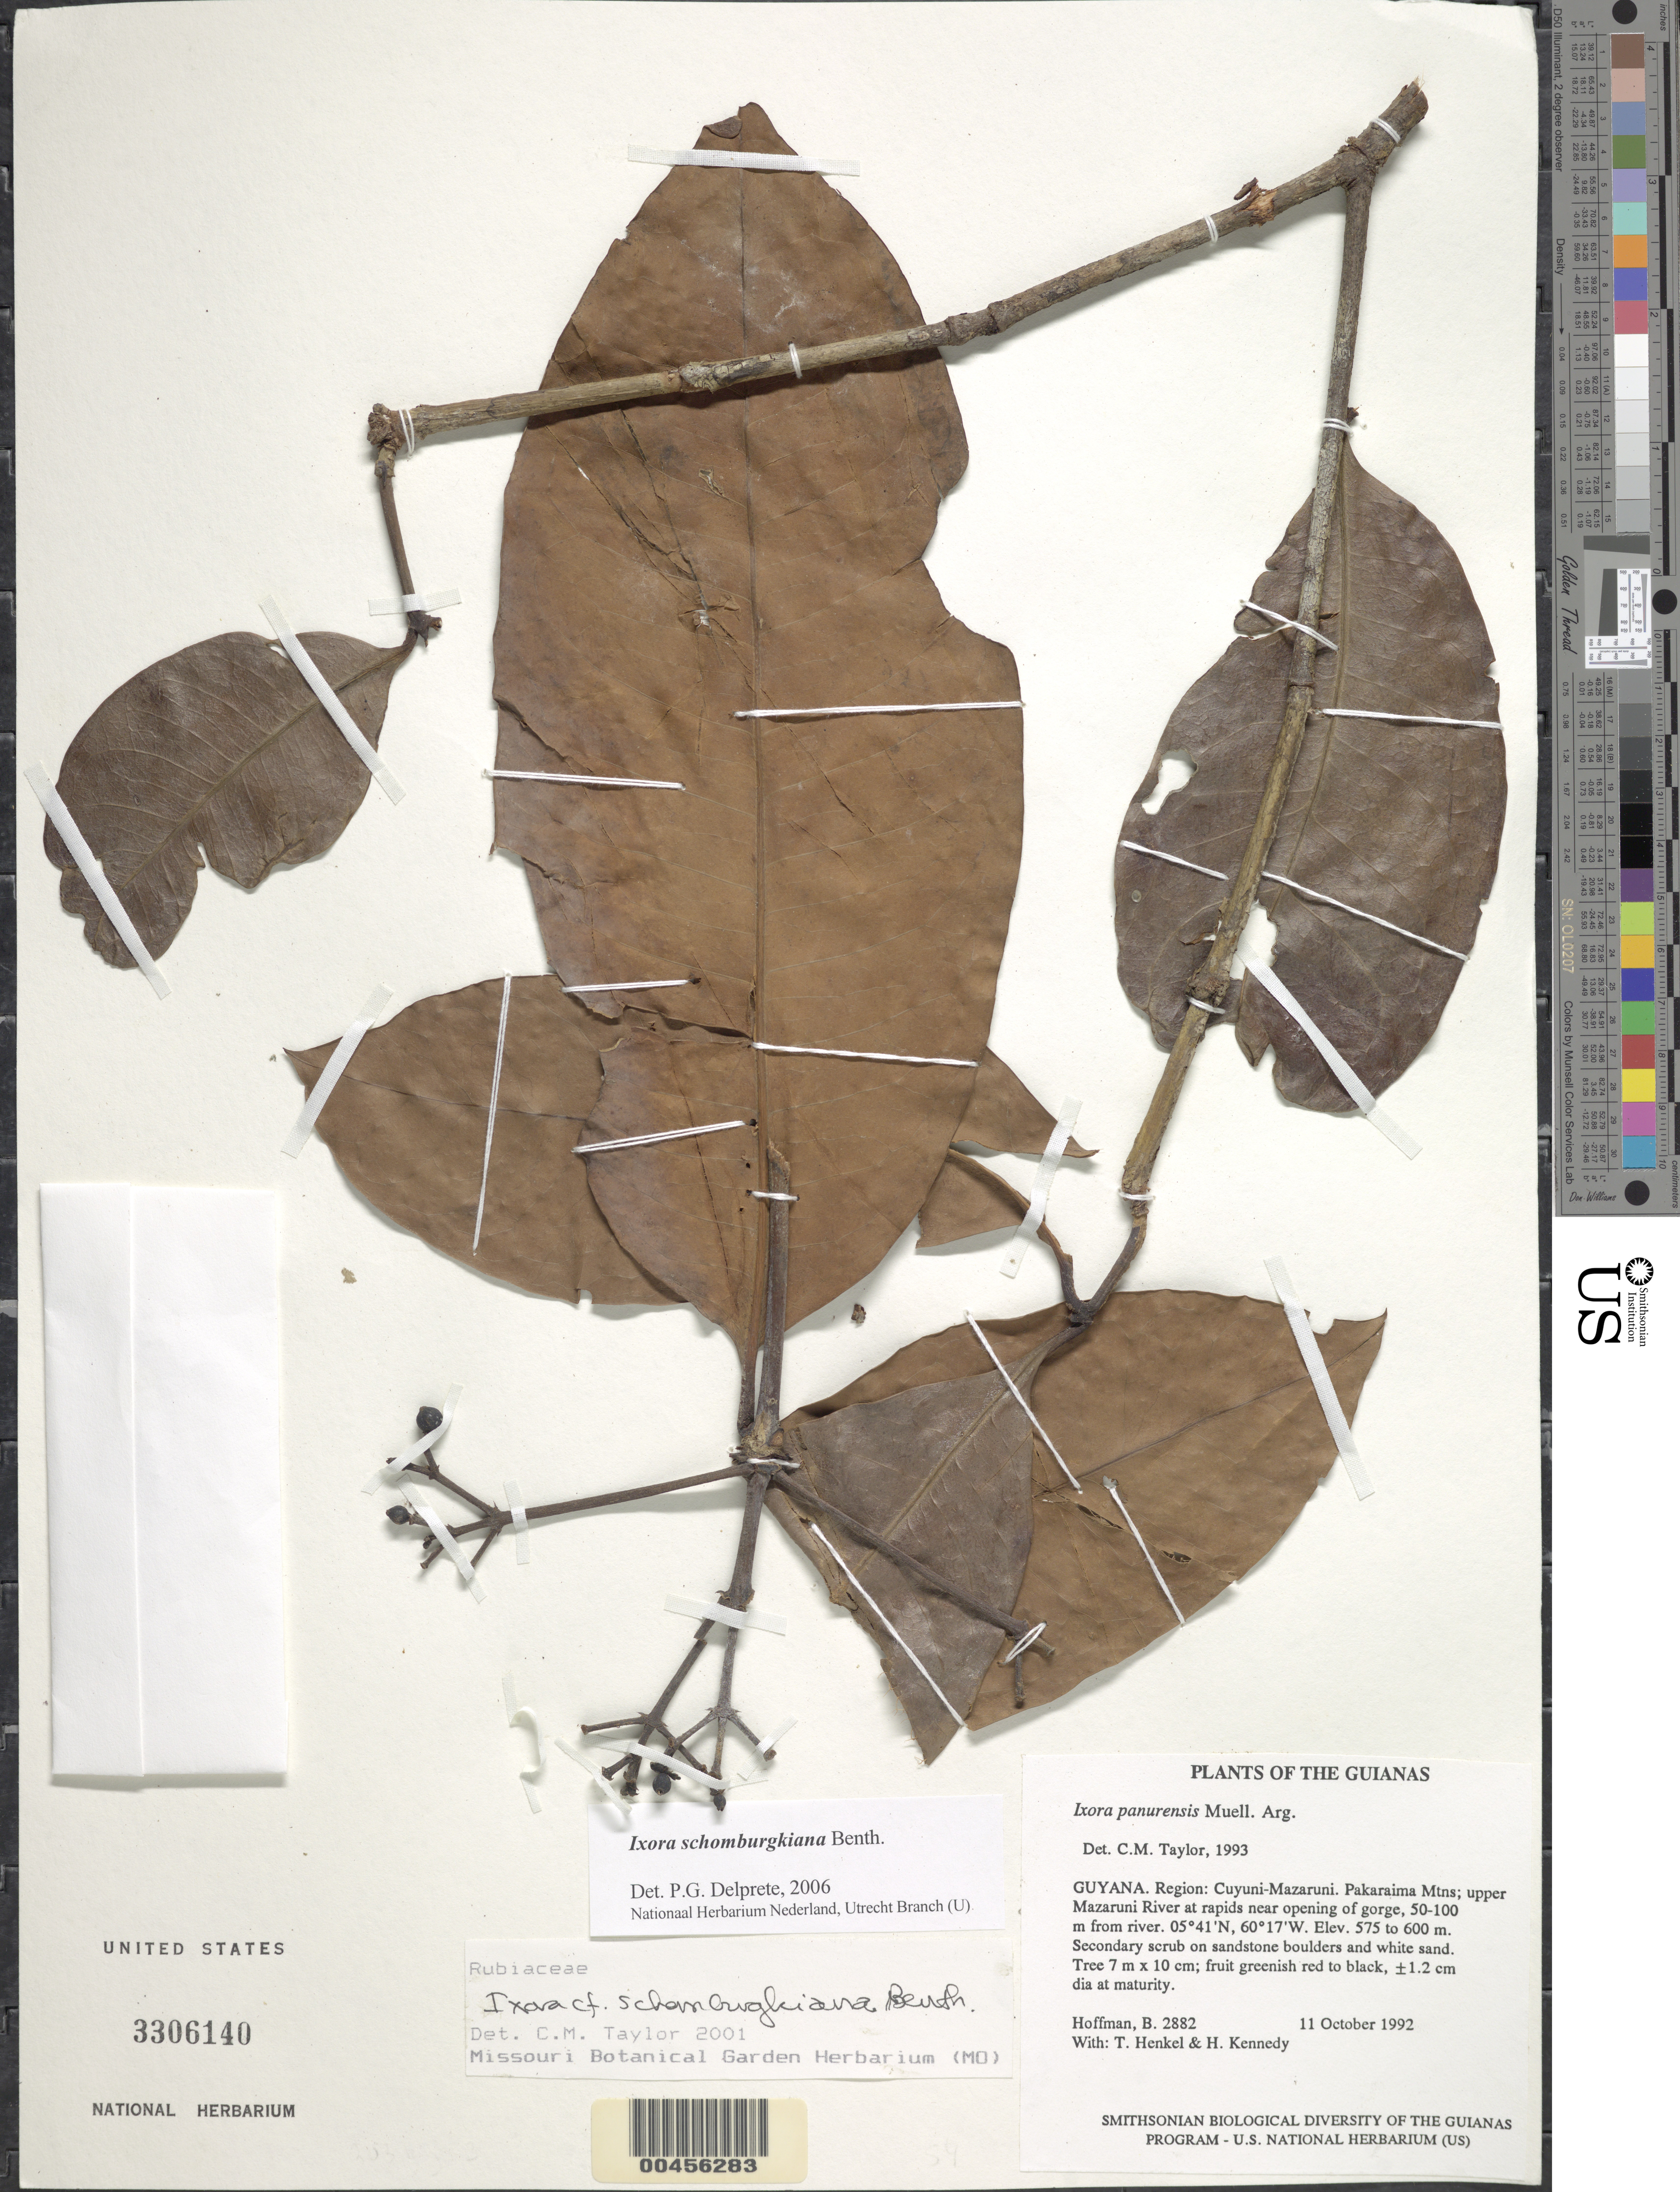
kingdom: Plantae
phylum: Tracheophyta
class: Magnoliopsida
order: Gentianales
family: Rubiaceae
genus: Ixora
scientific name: Ixora schomburgkiana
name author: Benth.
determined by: Delprete, P. G., Herb. de Guyane Cay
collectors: B. Hoffman, T. Henkel & H. Kennedy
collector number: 2882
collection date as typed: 11 October 1992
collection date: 1992-10-11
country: Guyana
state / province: Cuyuni-Mazaruni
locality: Pakaraima Mountains; upper Mazaruni River, Imbaimadai, at rapids near opening of gorge, 50-100 m from river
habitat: Secondary scrub on sandstone boulders and white sand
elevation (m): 575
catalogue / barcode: US 3306140